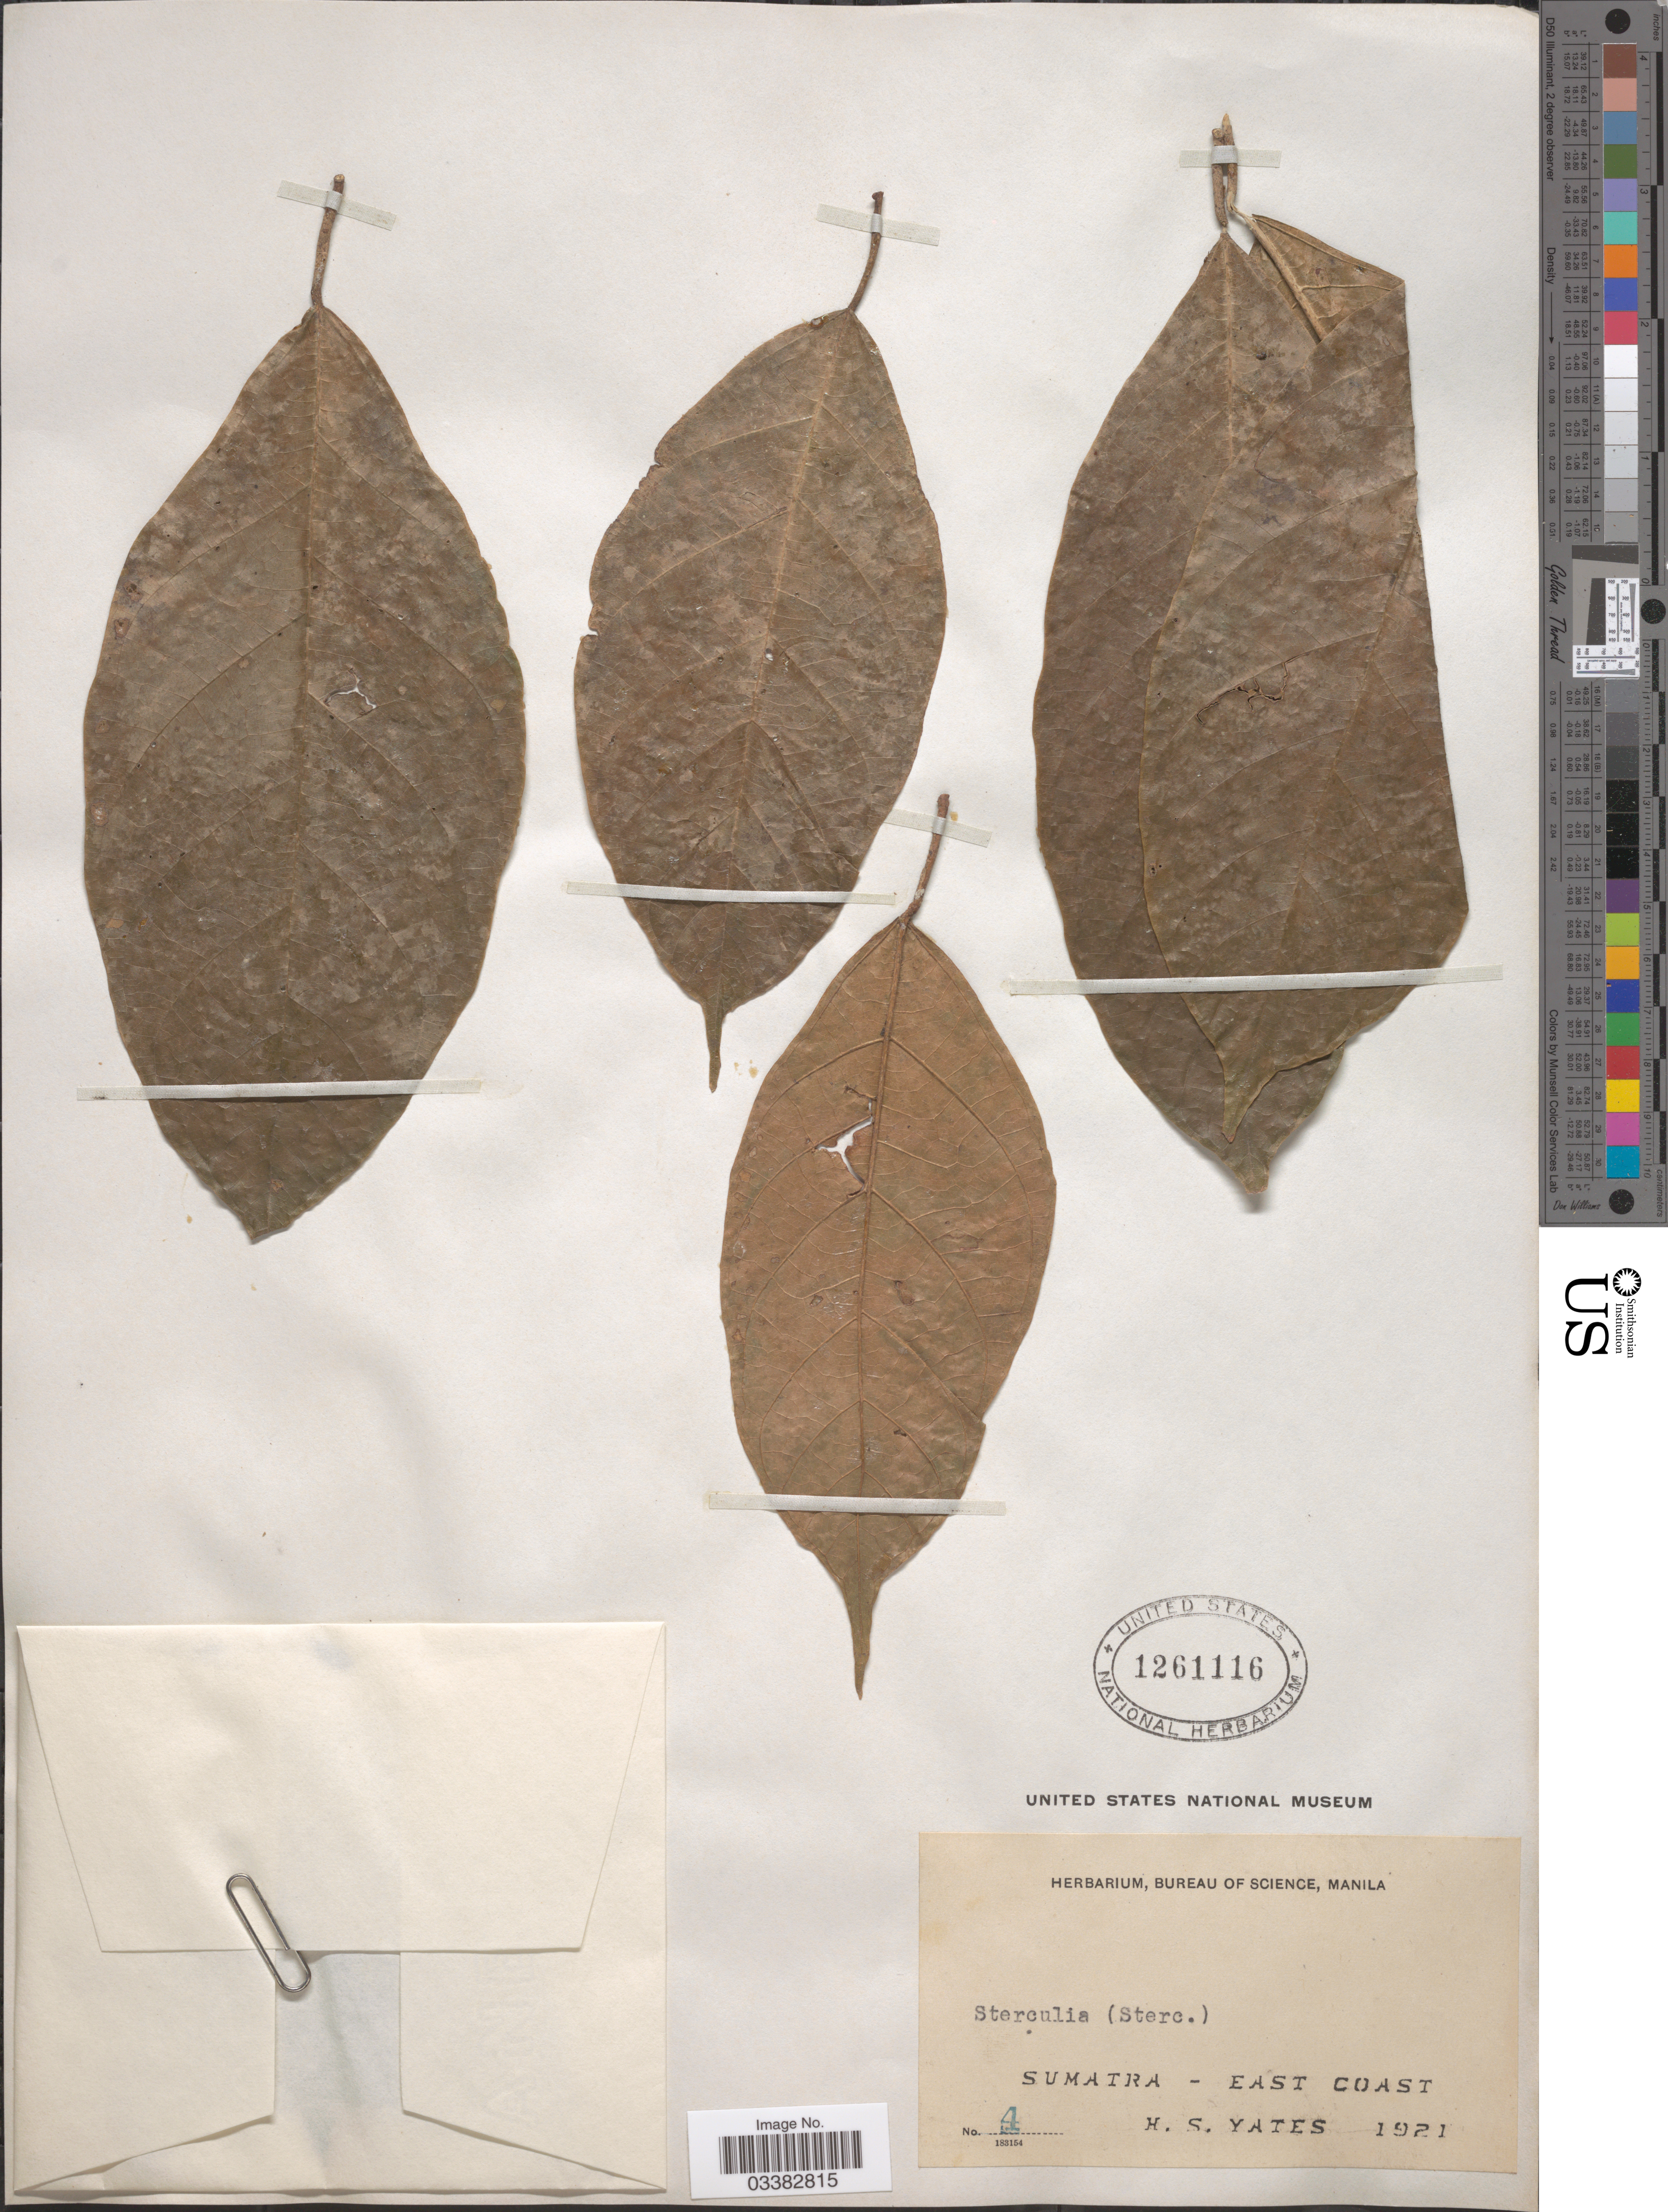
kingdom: Plantae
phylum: Tracheophyta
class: Magnoliopsida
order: Malvales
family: Malvaceae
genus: Sterculia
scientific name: Sterculia sp.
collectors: H. S. Yates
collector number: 4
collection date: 1921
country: Indonesia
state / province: Sumatra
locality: East Coast.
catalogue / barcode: US 1261116